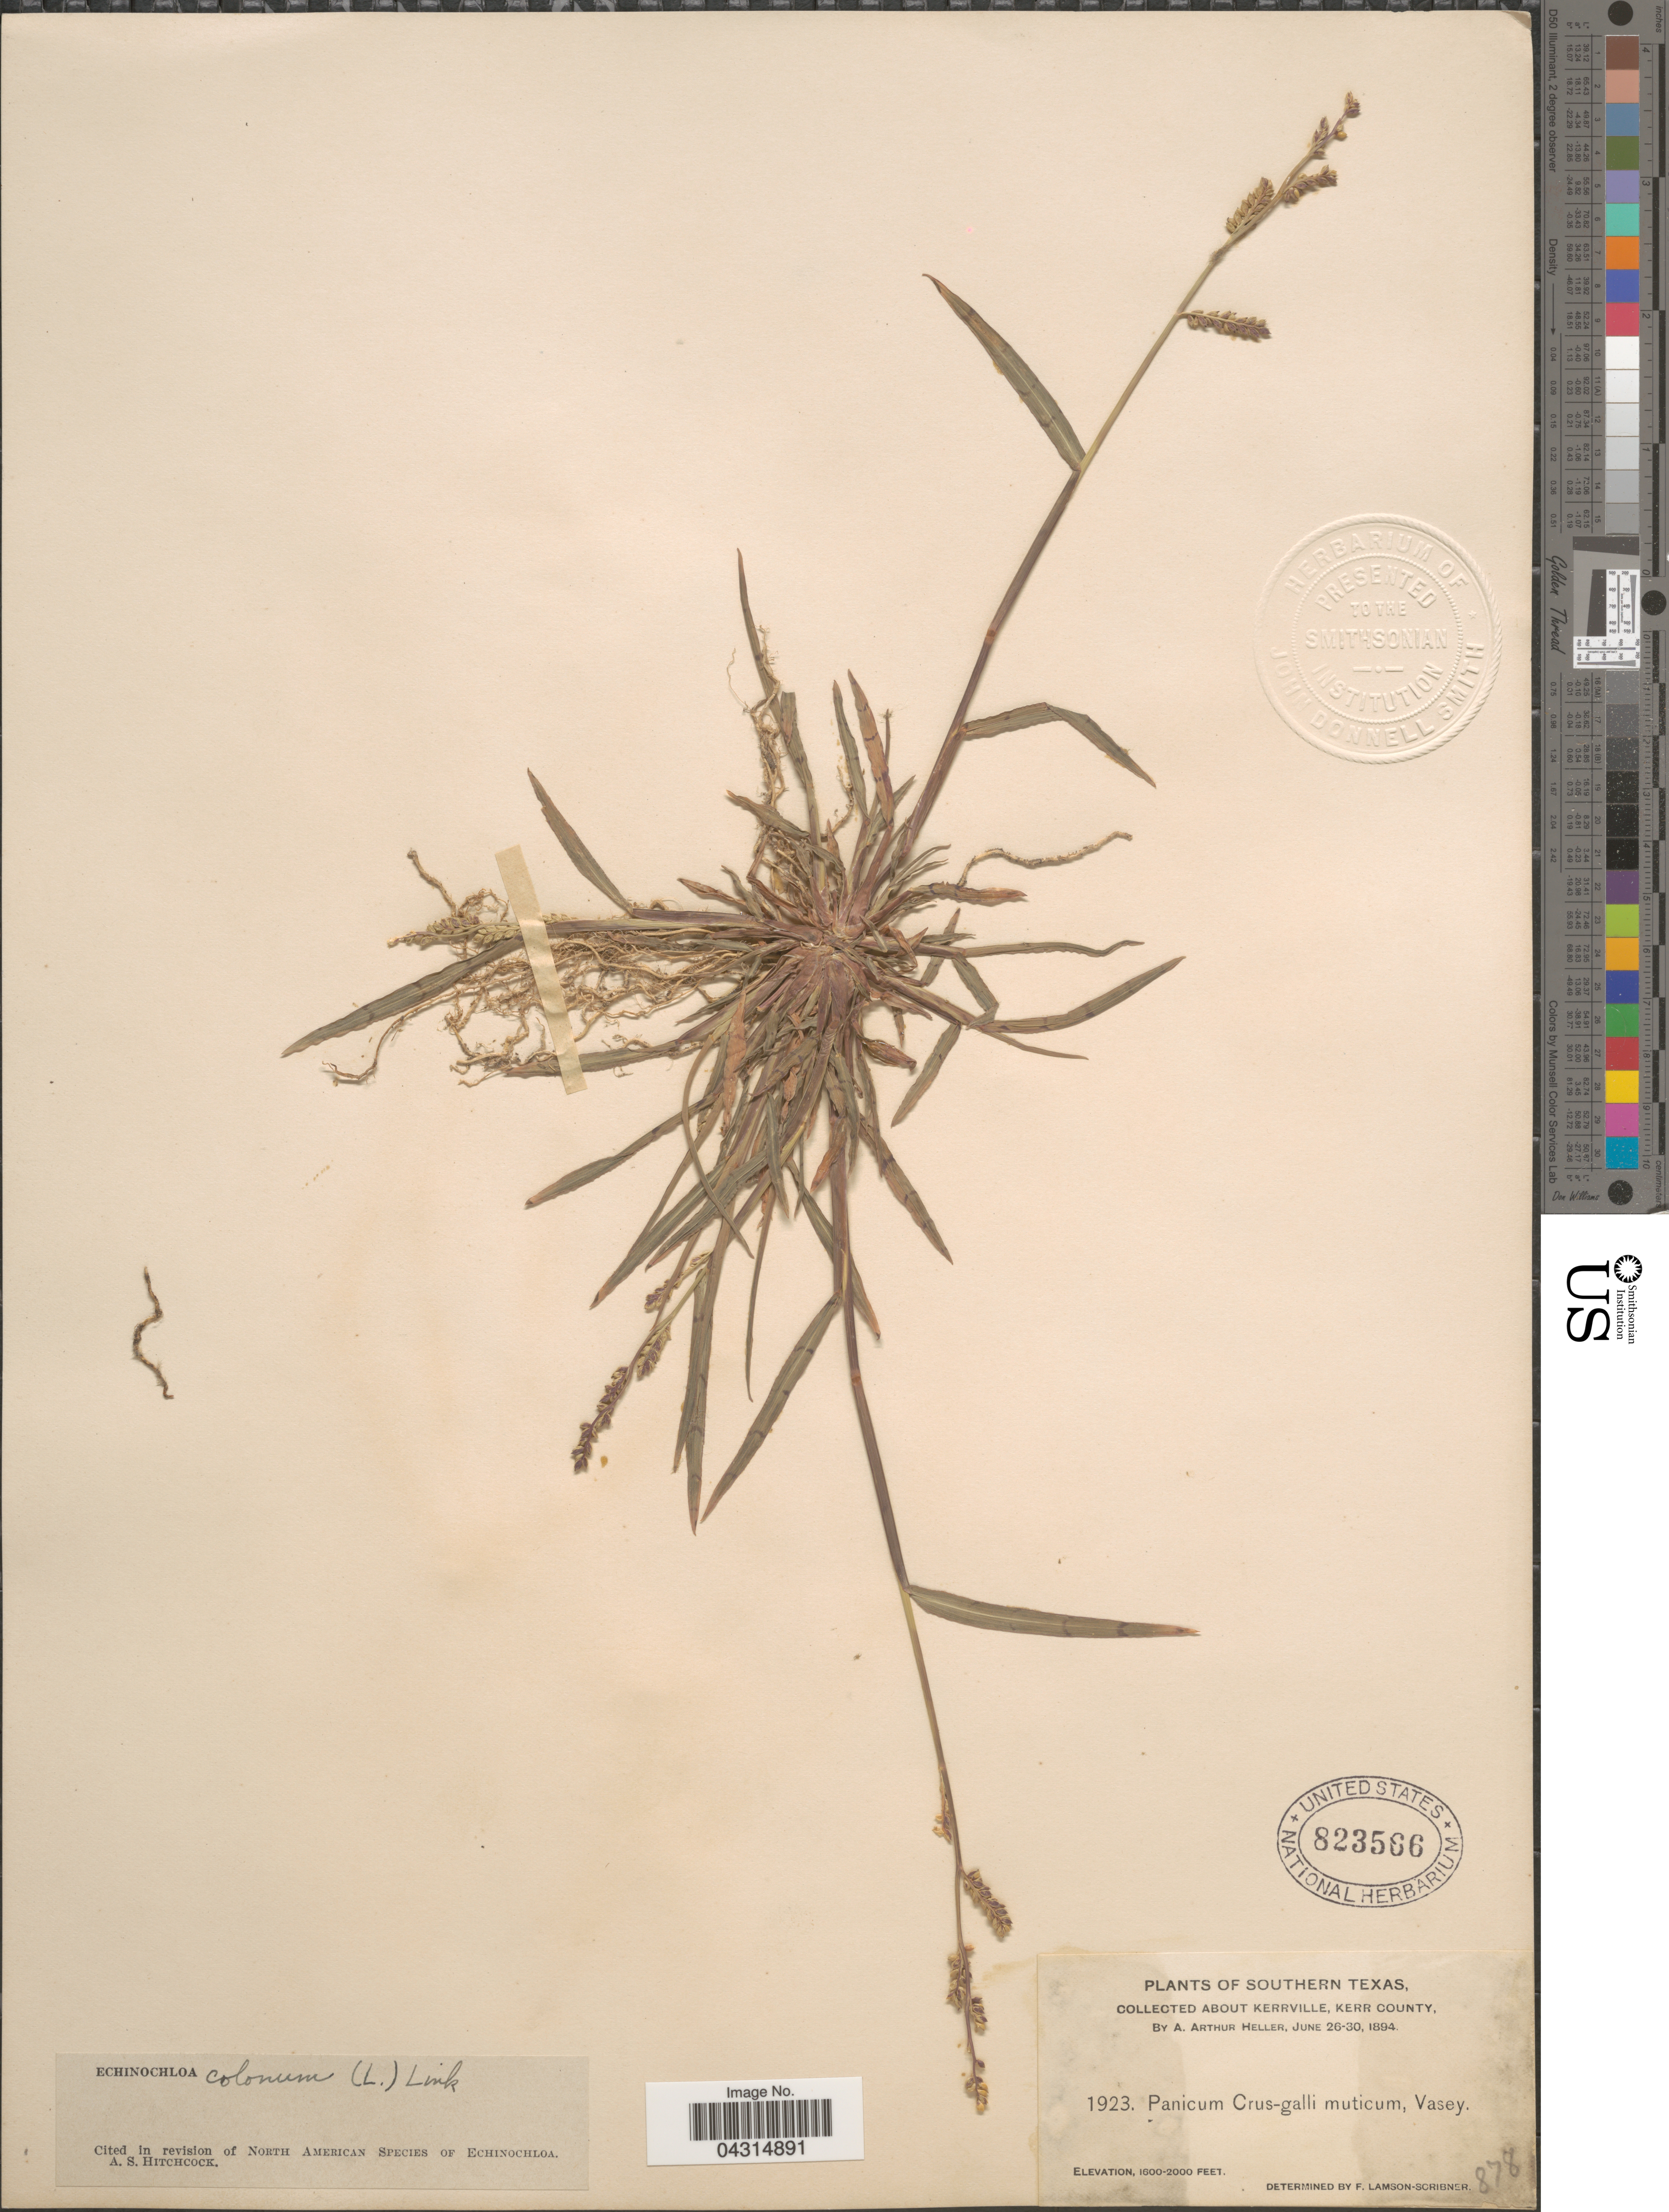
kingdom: Plantae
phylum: Tracheophyta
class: Liliopsida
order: Poales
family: Poaceae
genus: Echinochloa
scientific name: Echinochloa colona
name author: (L.) Link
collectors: A. A. Heller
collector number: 1923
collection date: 1894-06-26/1894-06-30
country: United States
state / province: Texas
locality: Southern Texas. About Kerrville, Kerr County.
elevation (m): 488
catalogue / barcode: US 823566